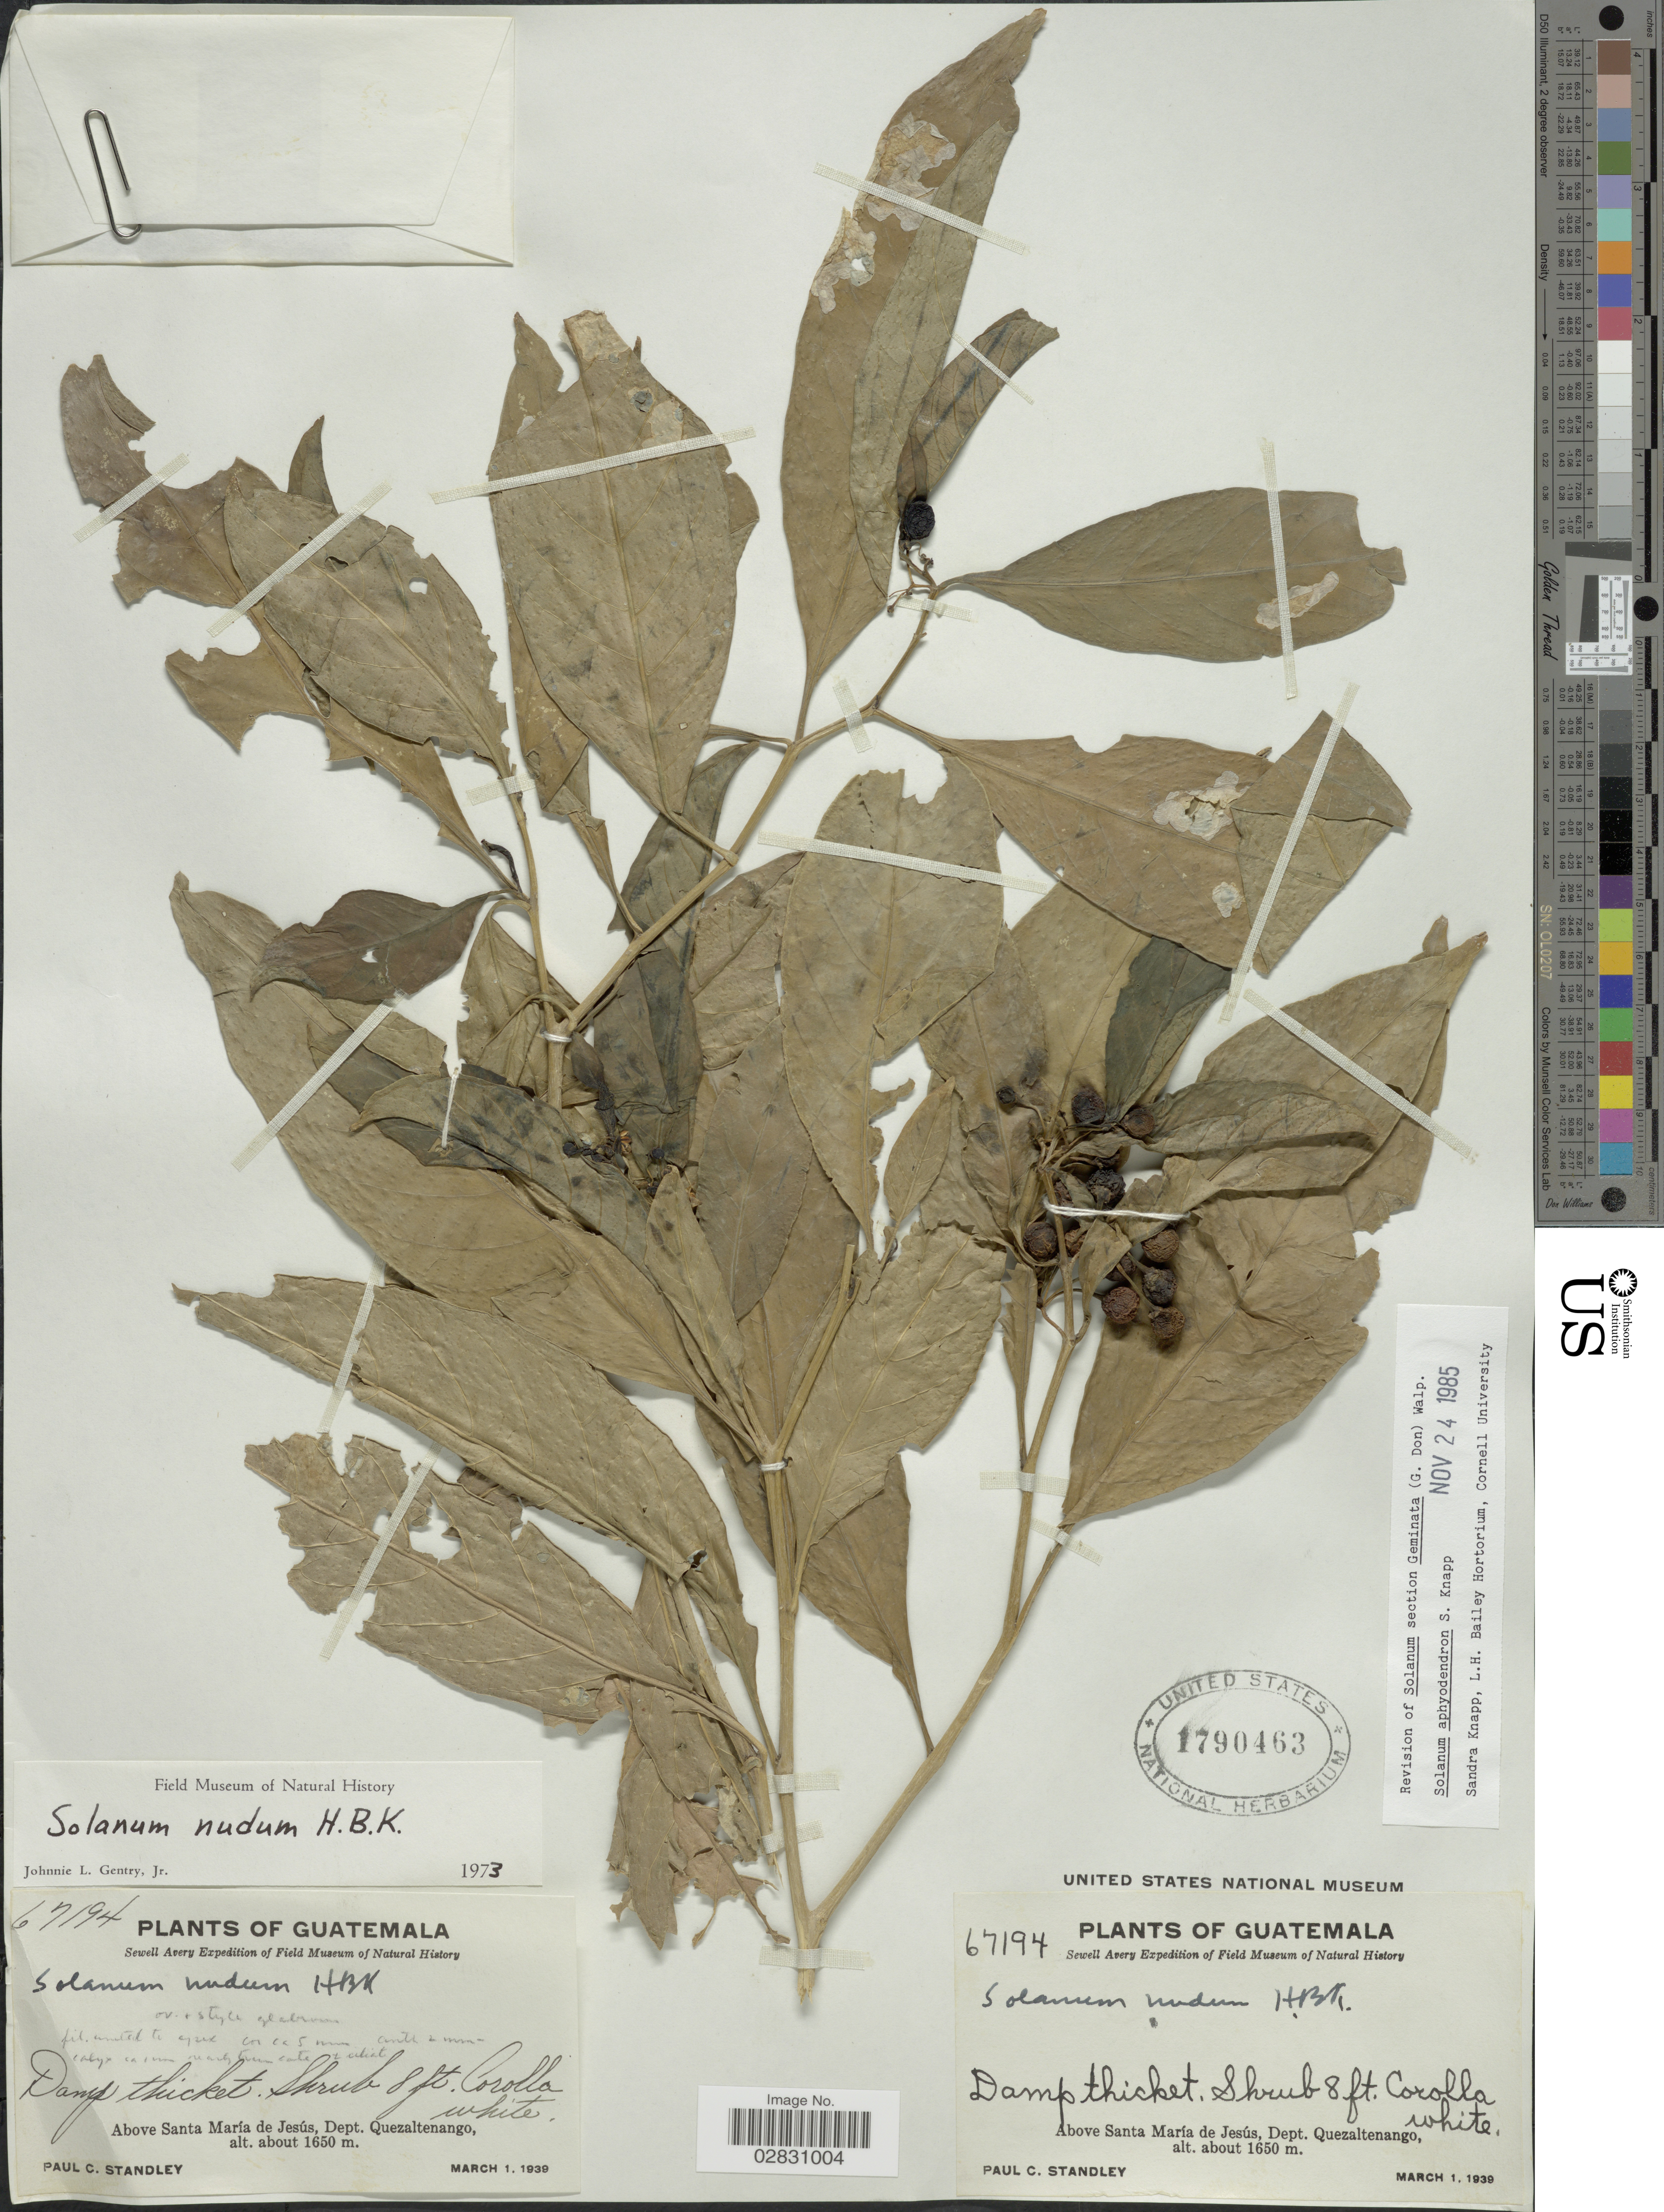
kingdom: Plantae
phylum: Tracheophyta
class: Magnoliopsida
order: Solanales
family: Solanaceae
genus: Solanum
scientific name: Solanum aphyodendron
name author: S. Knapp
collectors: P. C. Standley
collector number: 67194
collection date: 1939-03-01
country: Guatemala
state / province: Quetzaltenango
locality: Above Santa María de Jesús, Dept. Quezaltenango.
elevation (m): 1650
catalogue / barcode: US 1790463